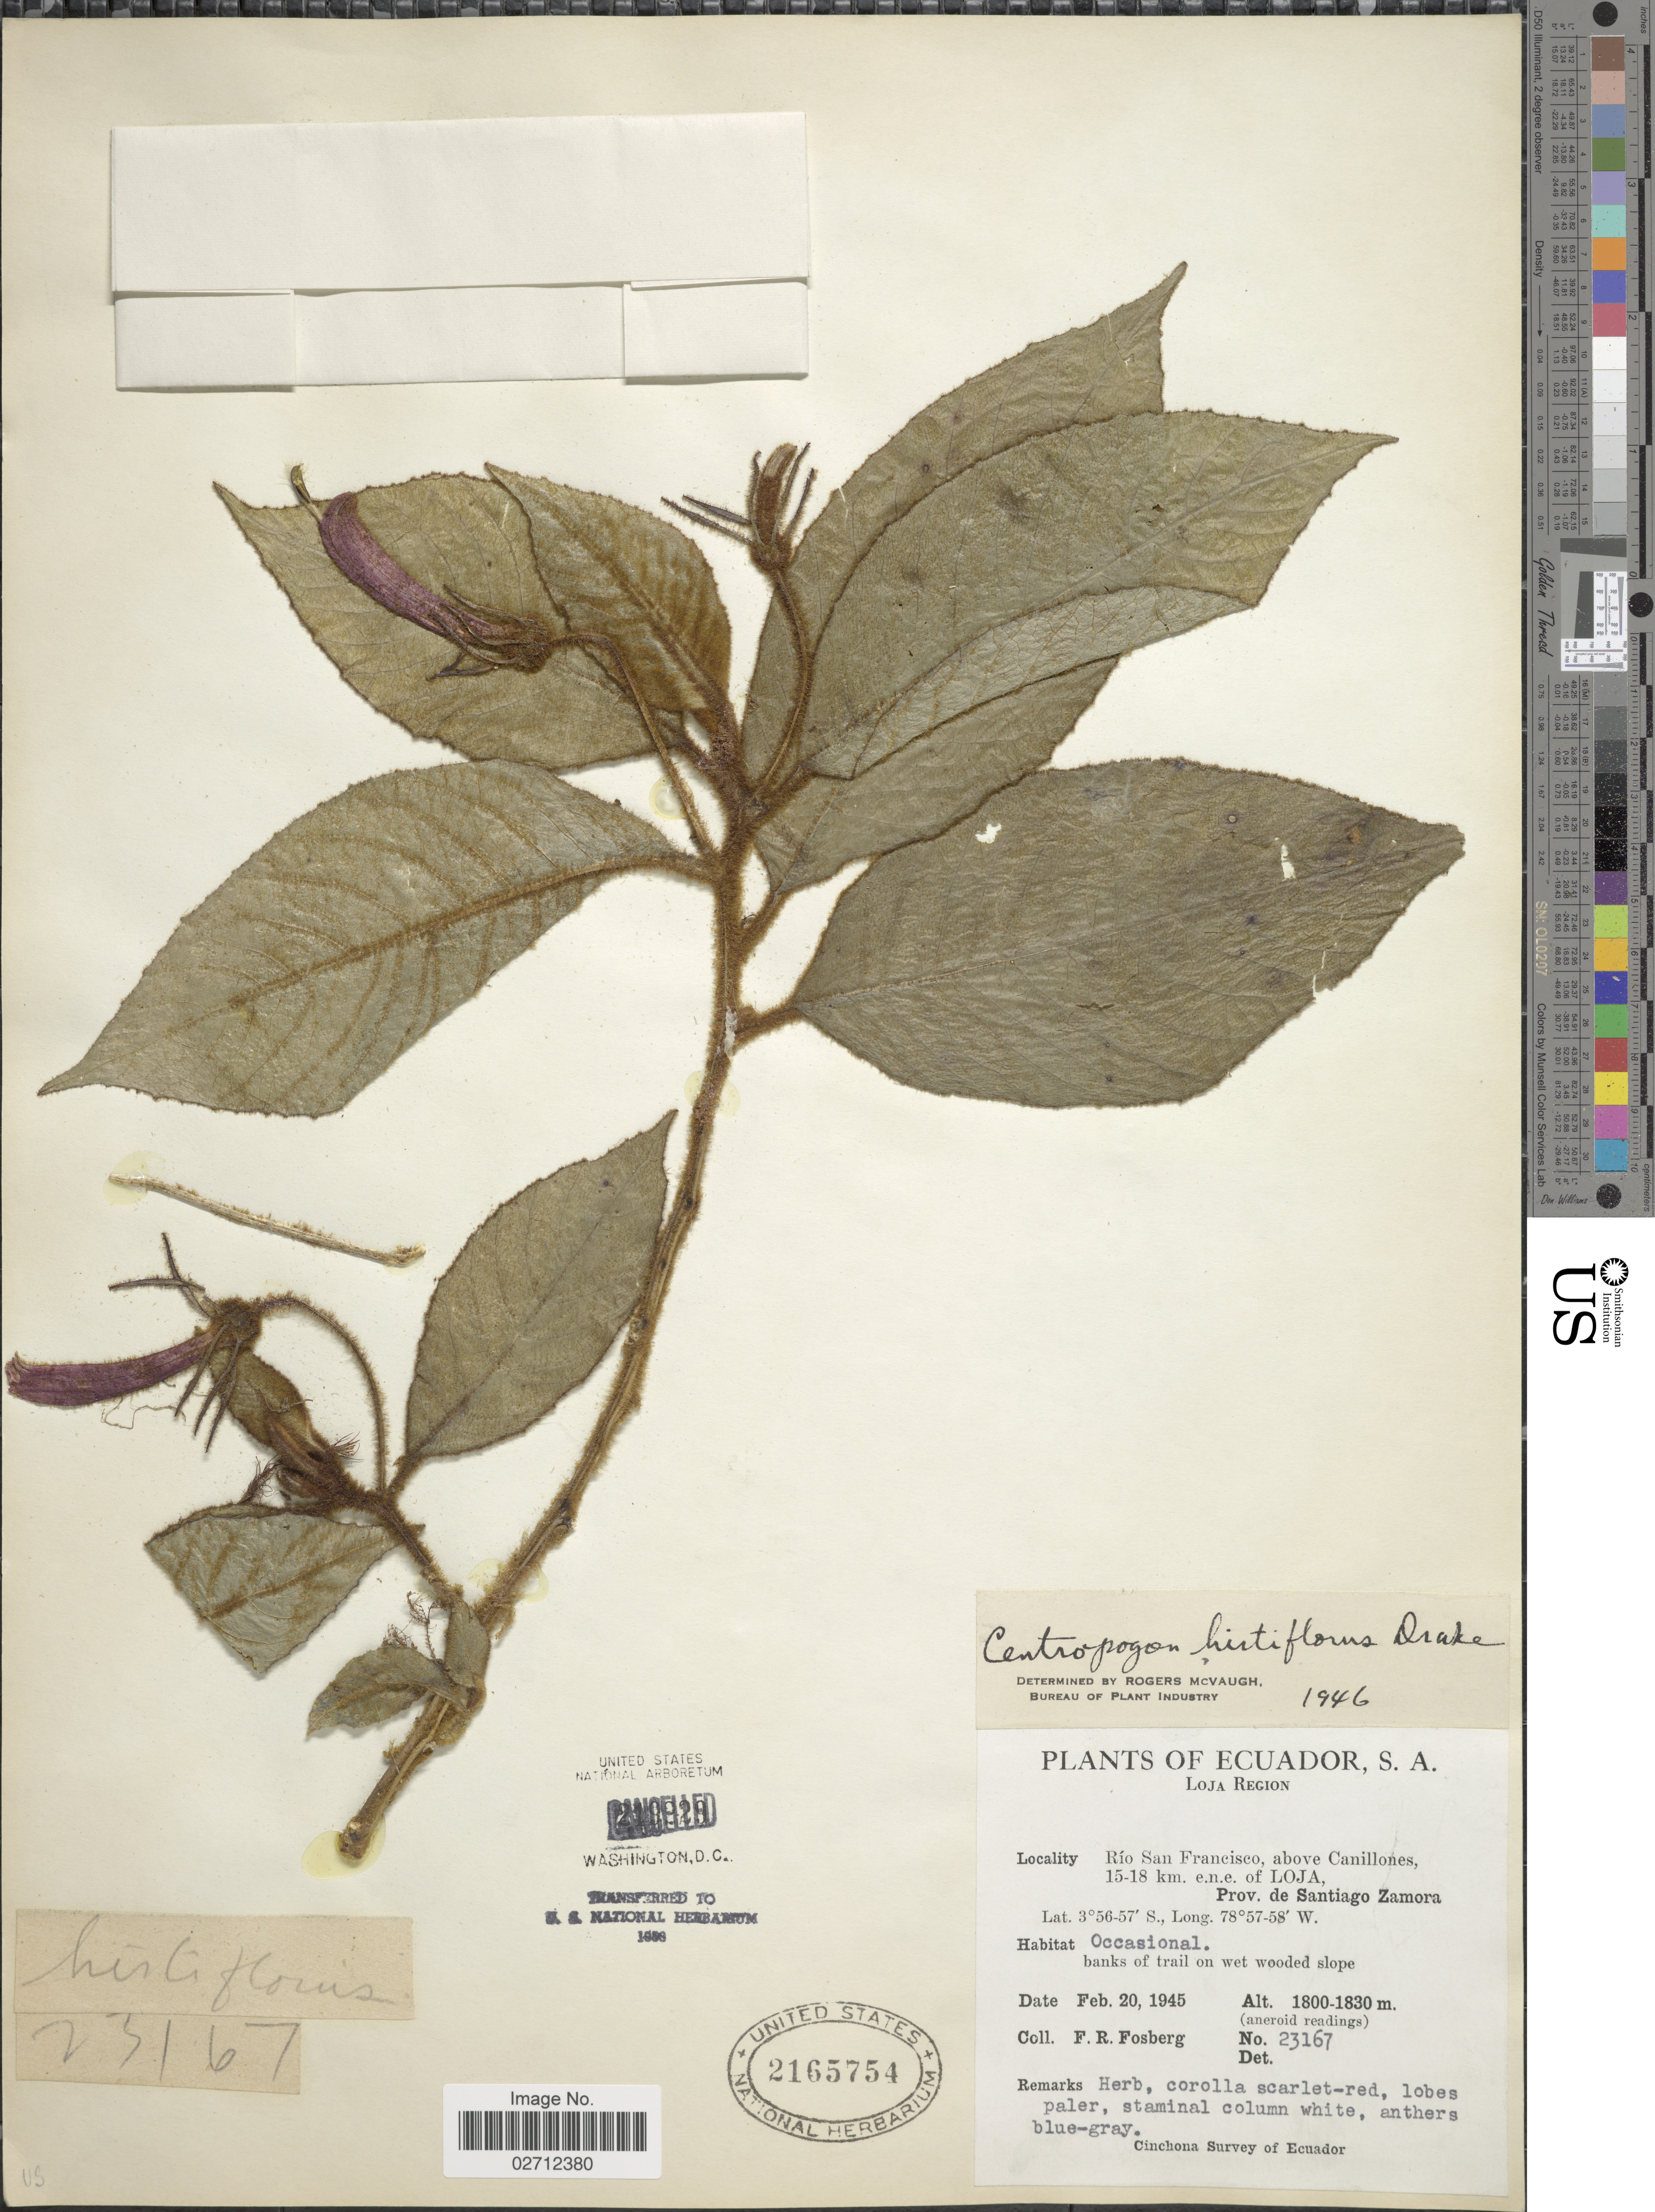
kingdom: Plantae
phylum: Tracheophyta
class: Magnoliopsida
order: Asterales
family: Campanulaceae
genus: Centropogon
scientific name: Centropogon hirtiflorus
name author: Drake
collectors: F. R. Fosberg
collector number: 23167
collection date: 1945-02-20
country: Ecuador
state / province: Loja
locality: Loja Region, Río San Francisco, above Canillones, 15-18 km. e.n.e. of Loja, Prov. de Santiago Zamora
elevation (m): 1800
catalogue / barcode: US 2165754